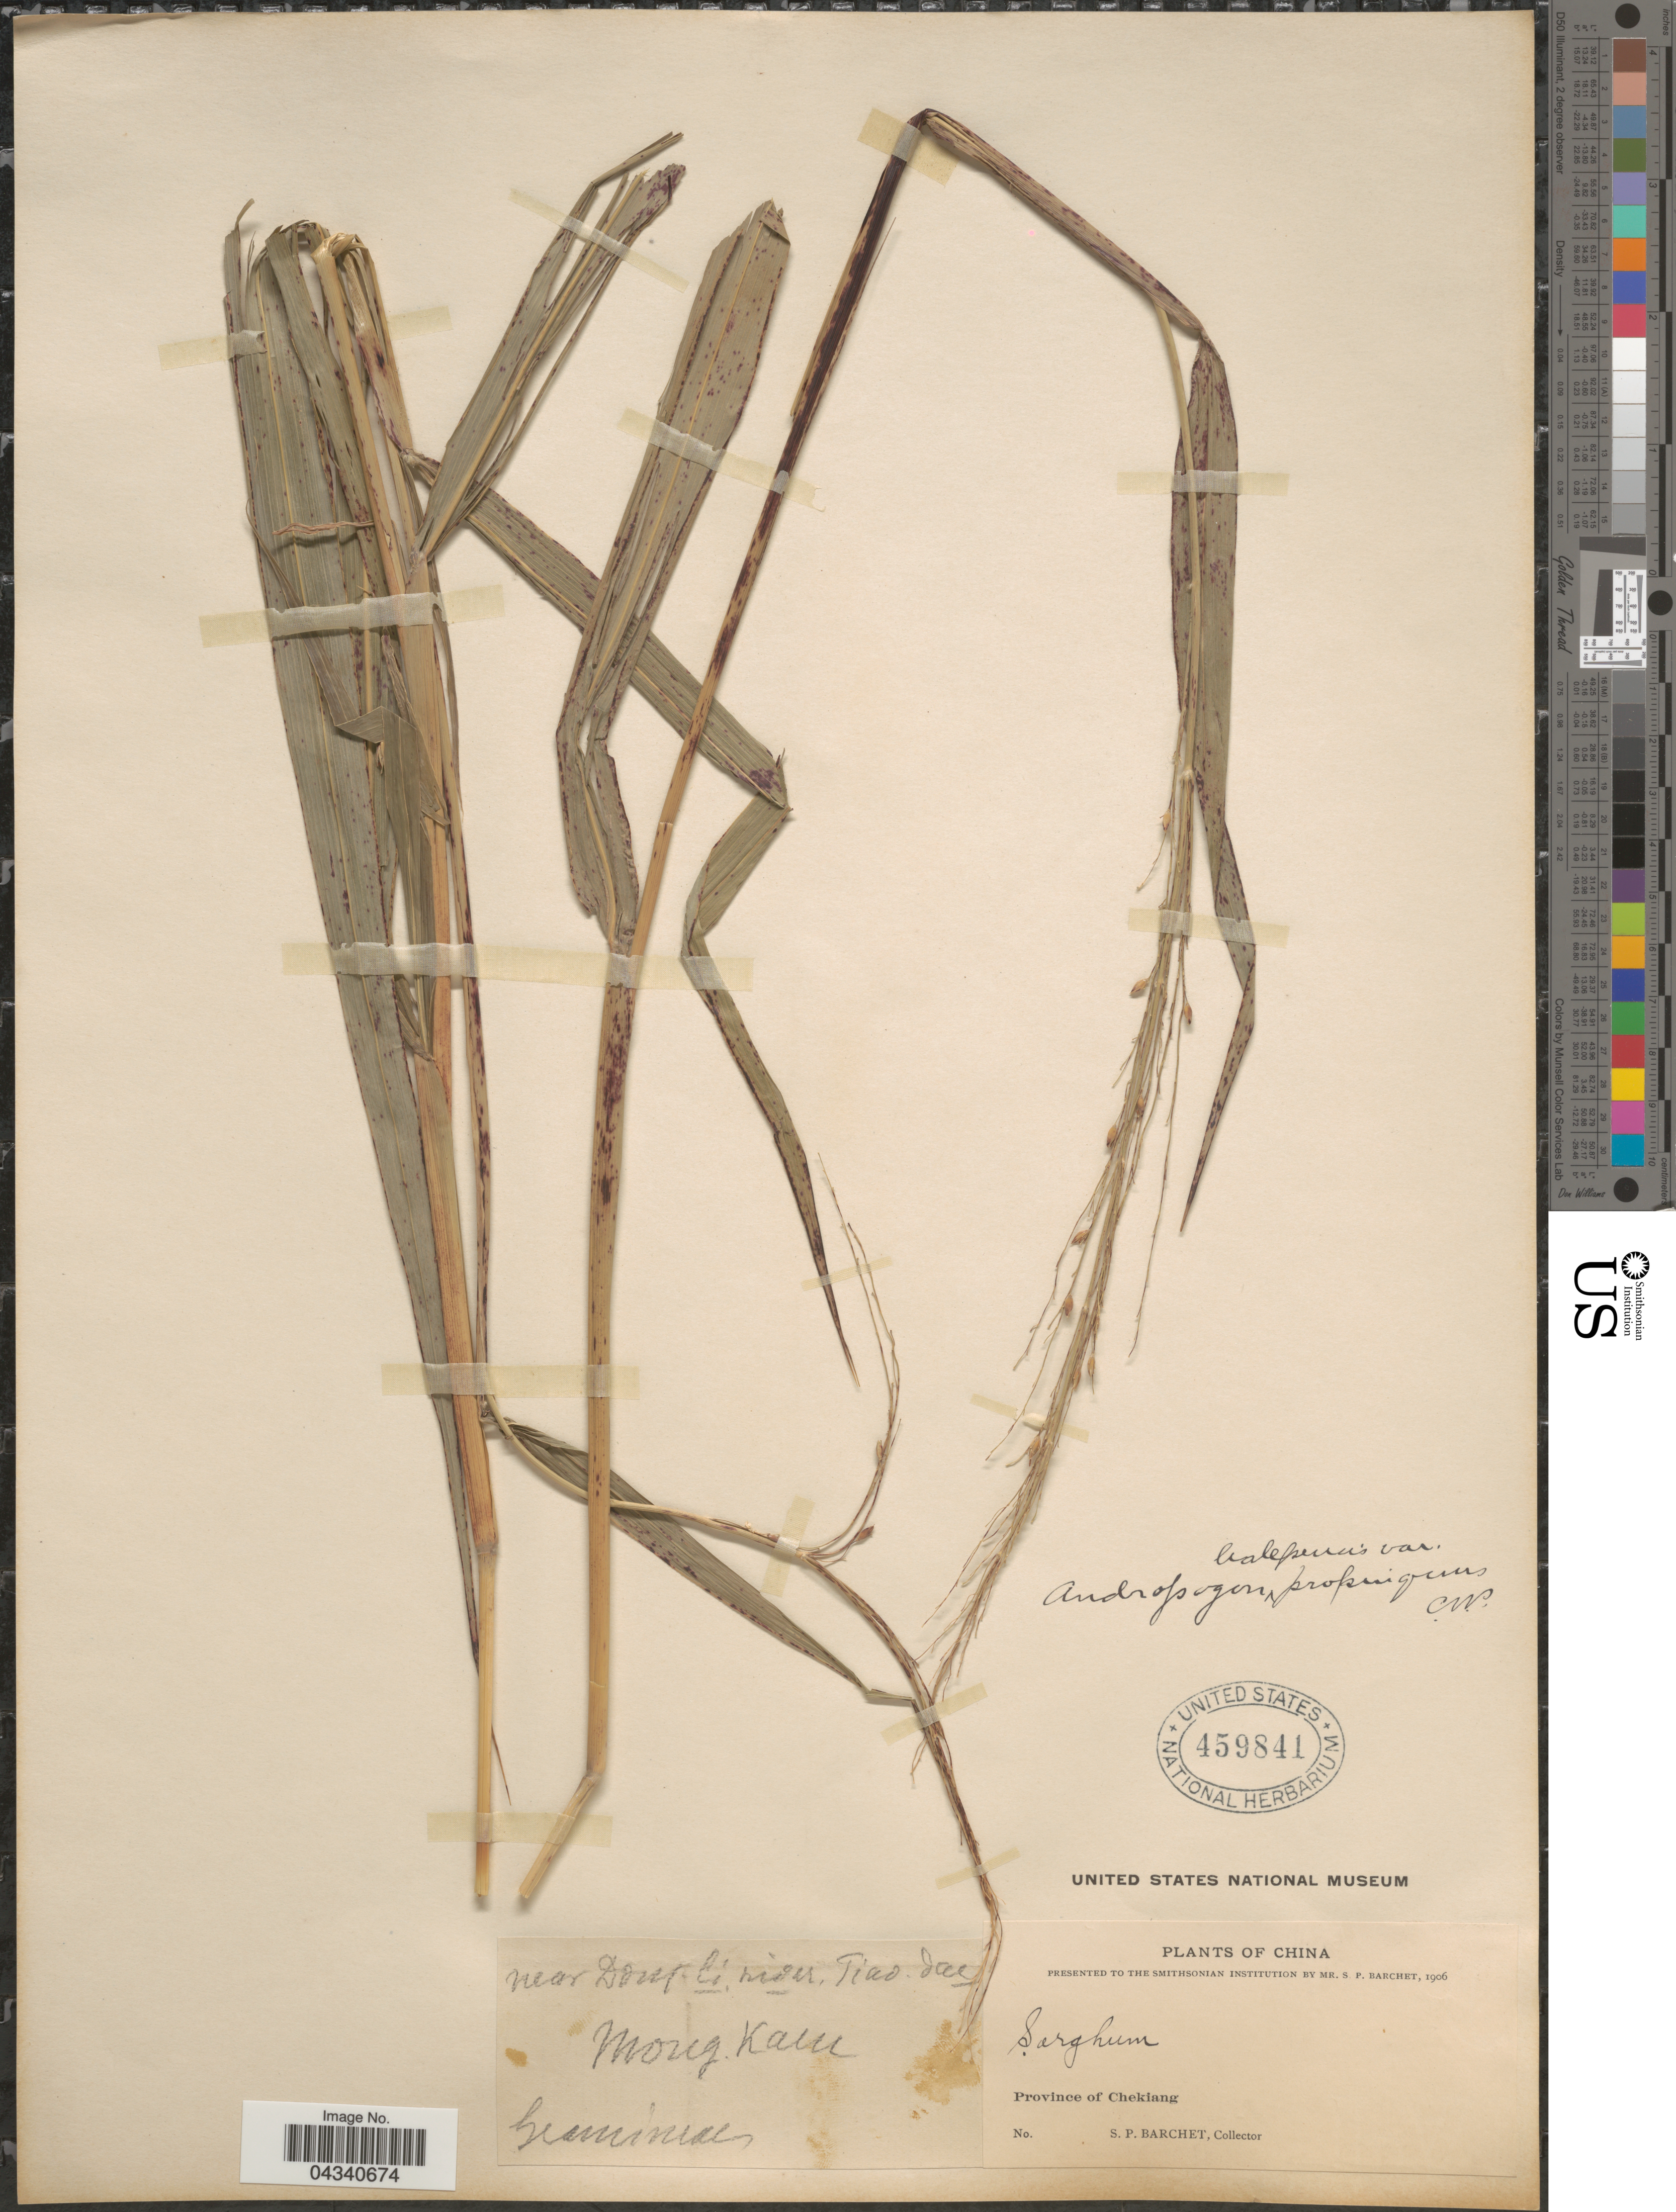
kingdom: Plantae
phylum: Tracheophyta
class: Liliopsida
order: Poales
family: Poaceae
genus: Sorghum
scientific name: Sorghum sp.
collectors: S. P. Barchet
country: China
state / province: Zhejiang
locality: Near Dong li nider Tiad dae. Mong Kam. Province of Chekiang.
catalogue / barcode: US 459841